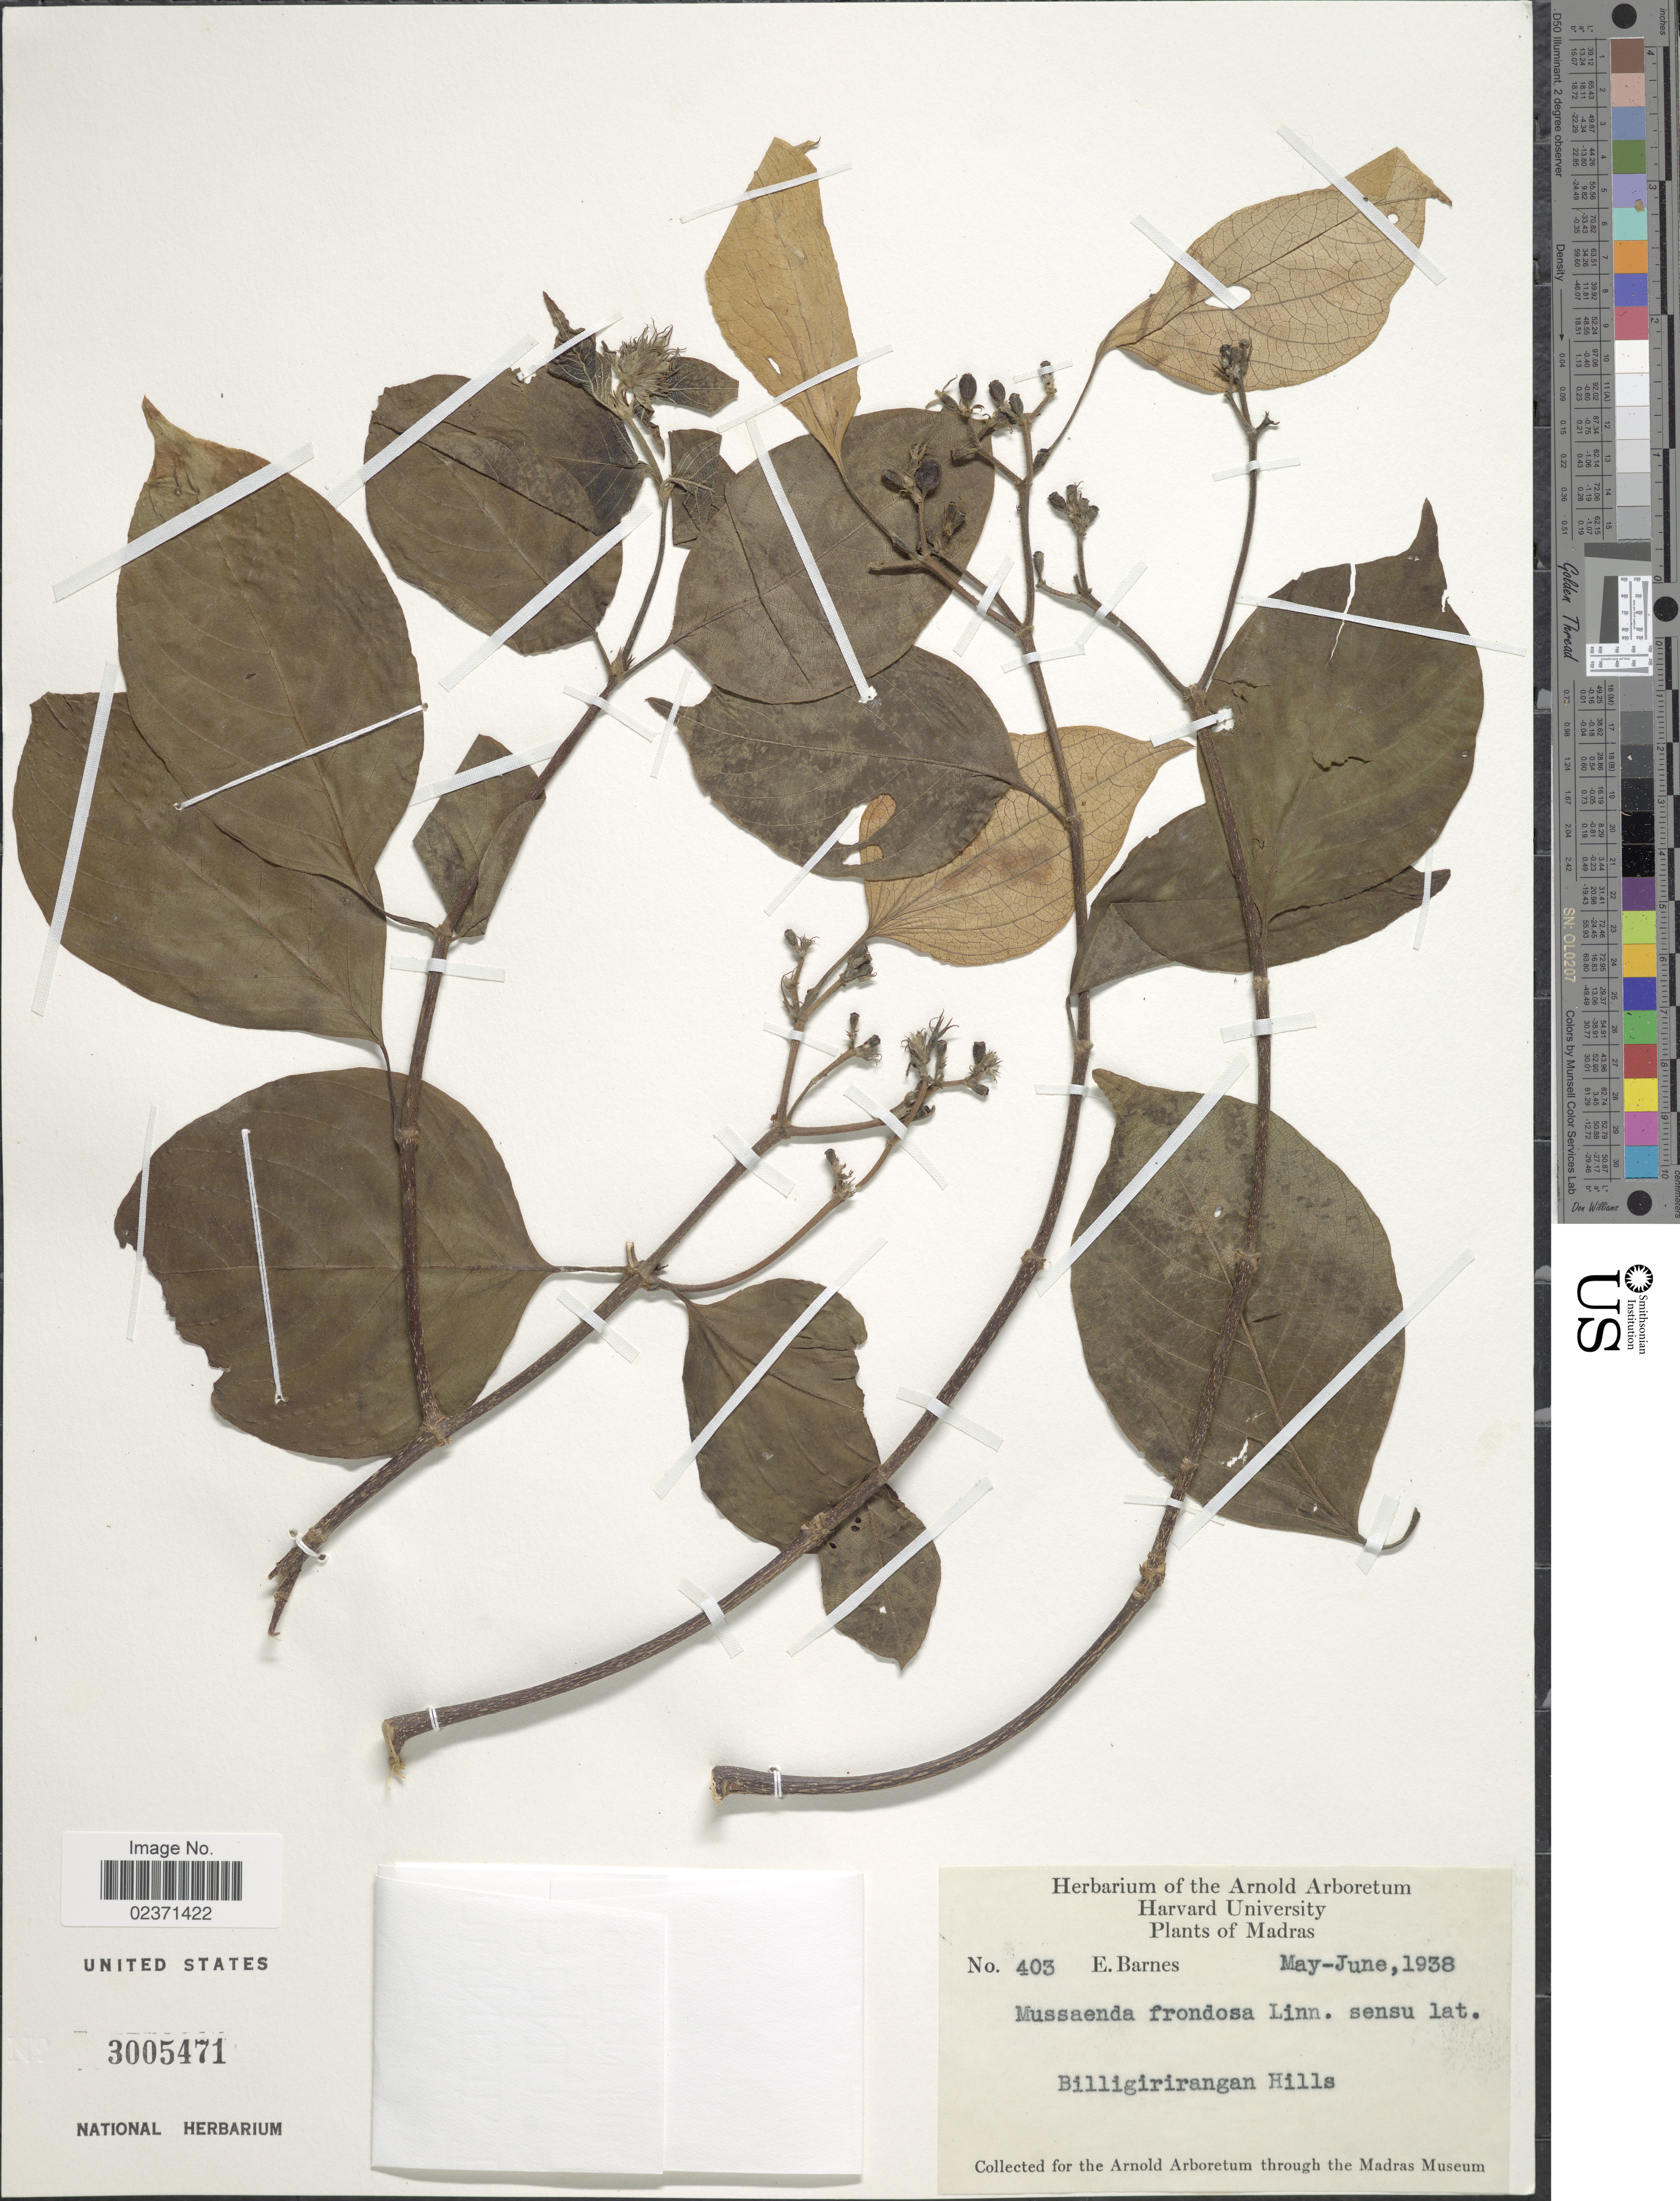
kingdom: Plantae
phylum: Tracheophyta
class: Magnoliopsida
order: Gentianales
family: Rubiaceae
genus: Mussaenda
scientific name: Mussaenda frondosa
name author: L.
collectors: E. Barnes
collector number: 403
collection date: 1938-05/1938-06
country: India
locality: Madras. Billigirirangan Hills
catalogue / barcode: US 3005471